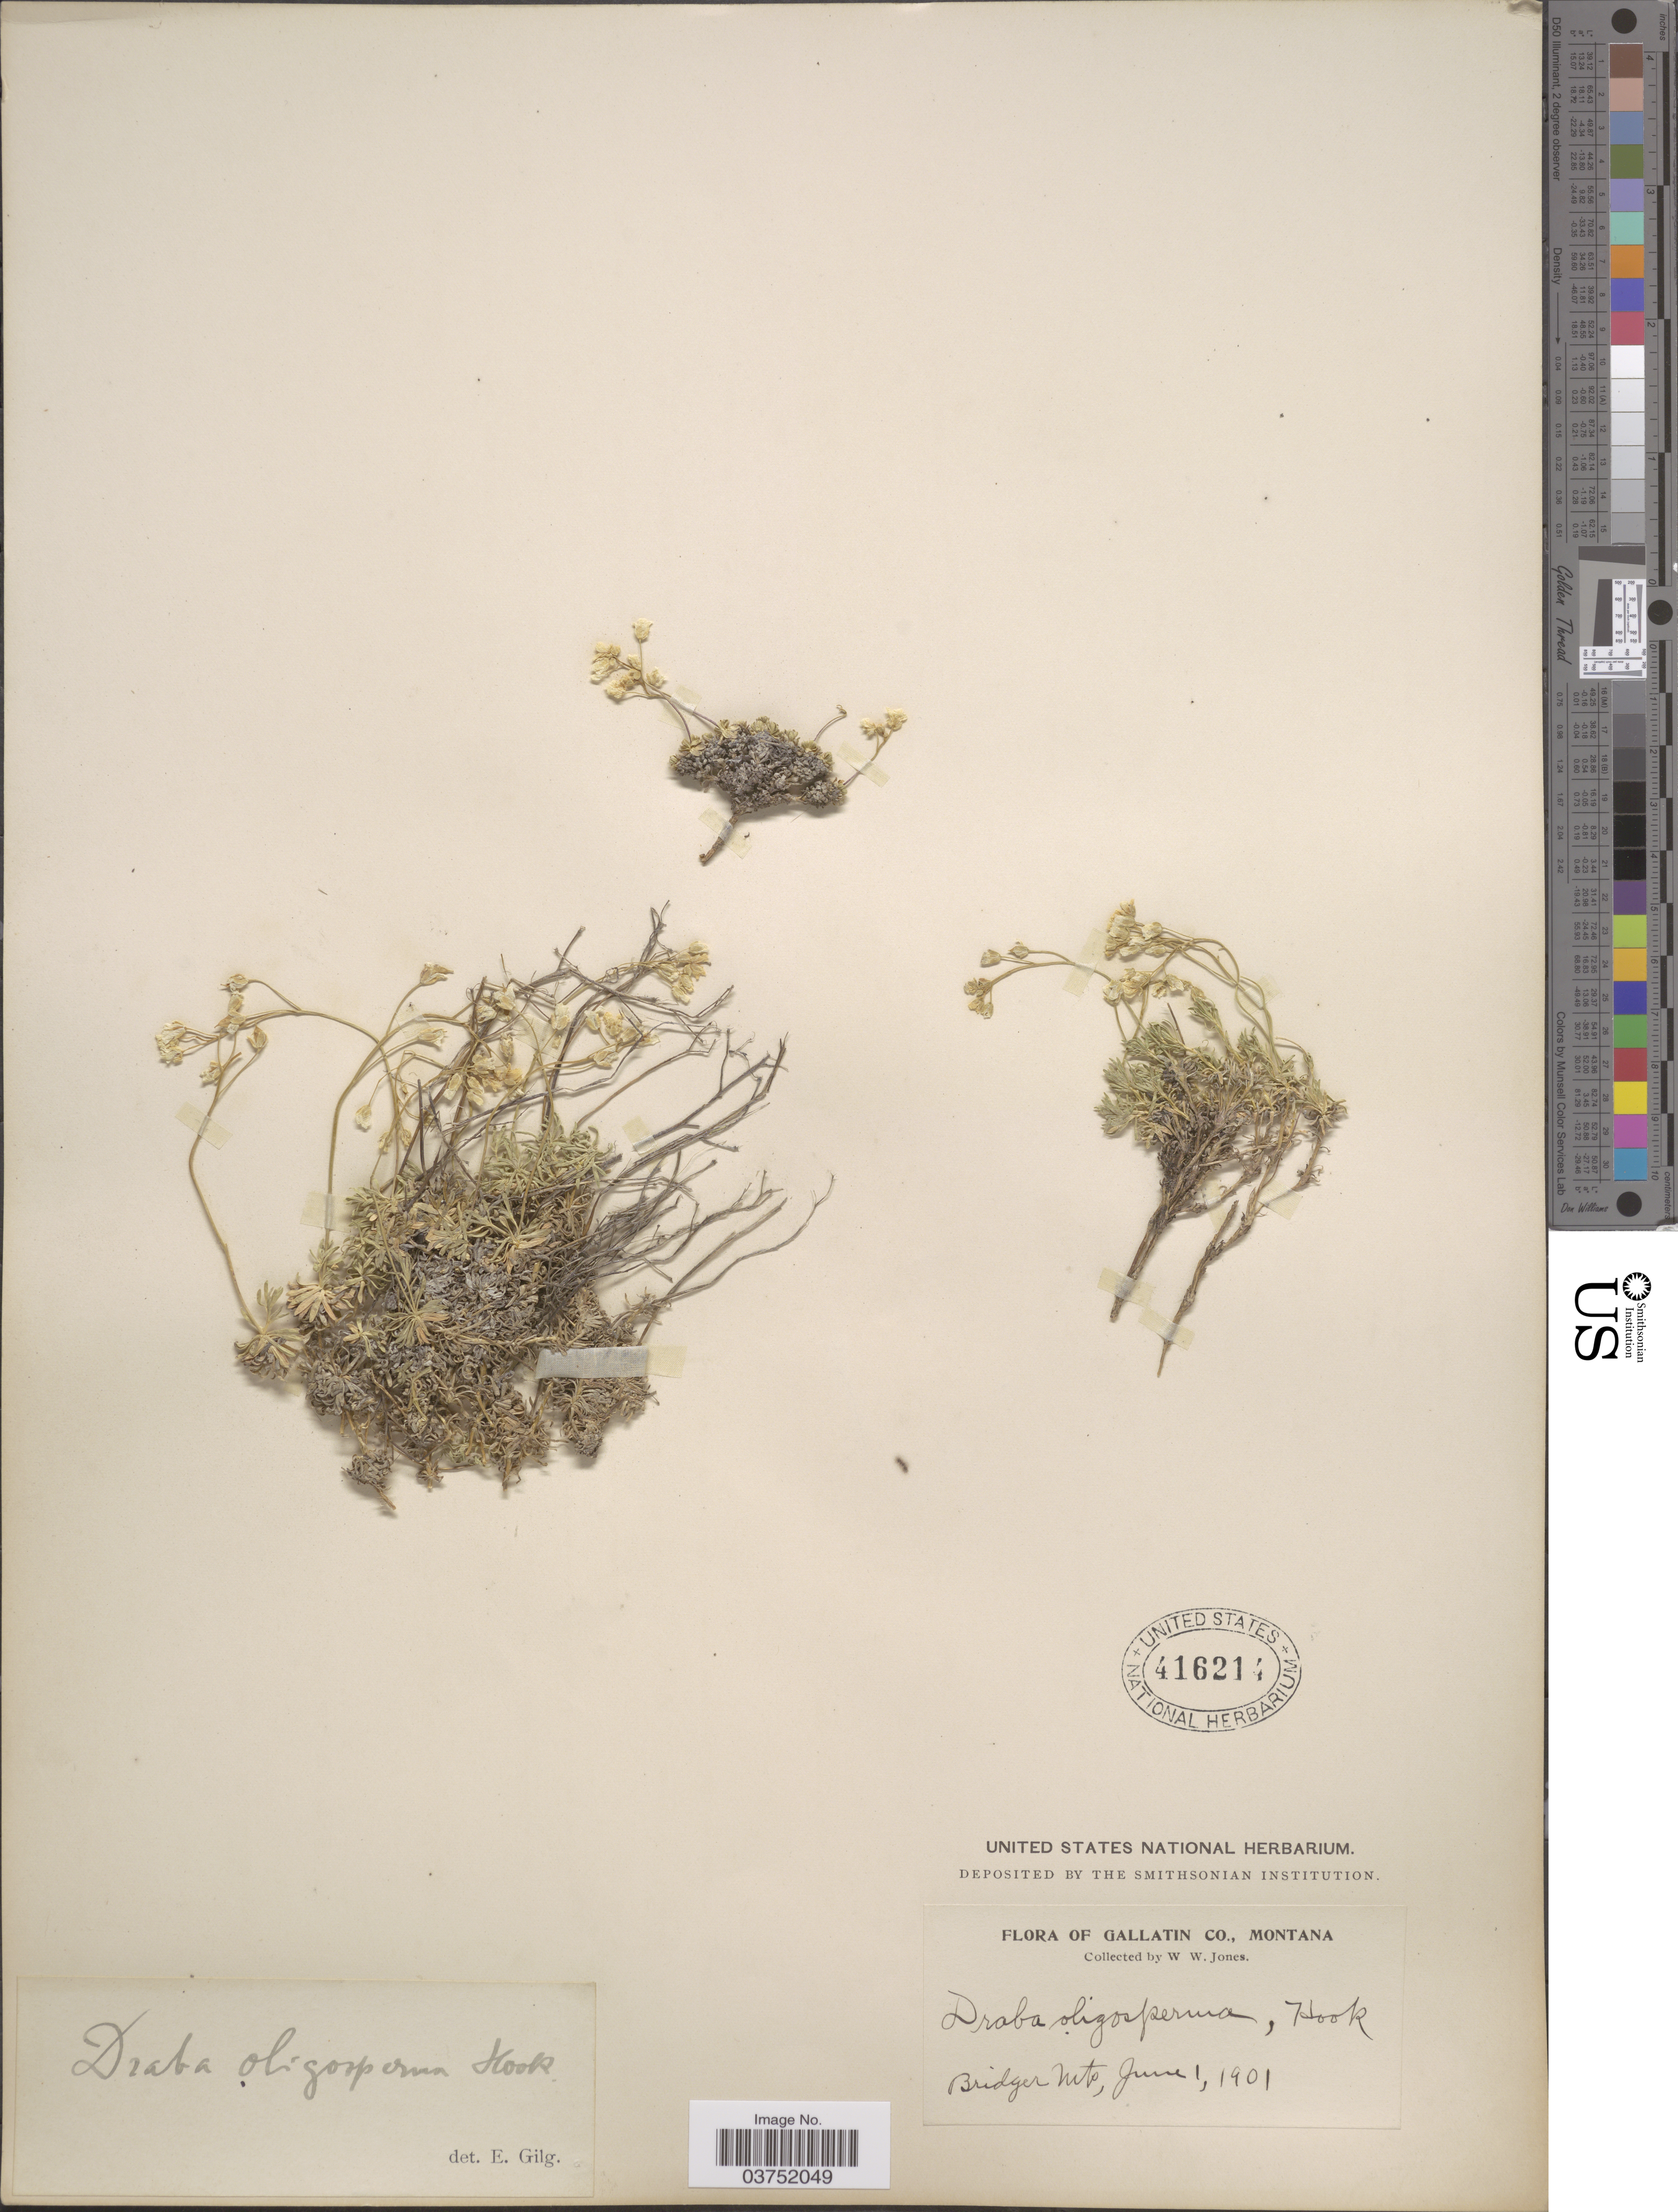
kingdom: Plantae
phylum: Tracheophyta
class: Magnoliopsida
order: Brassicales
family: Brassicaceae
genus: Draba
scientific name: Draba oligosperma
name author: Hook.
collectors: W. W. Jones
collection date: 1901-06-01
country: United States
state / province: Montana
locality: Gallatin Co. Bridger Mts.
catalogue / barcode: US 416214